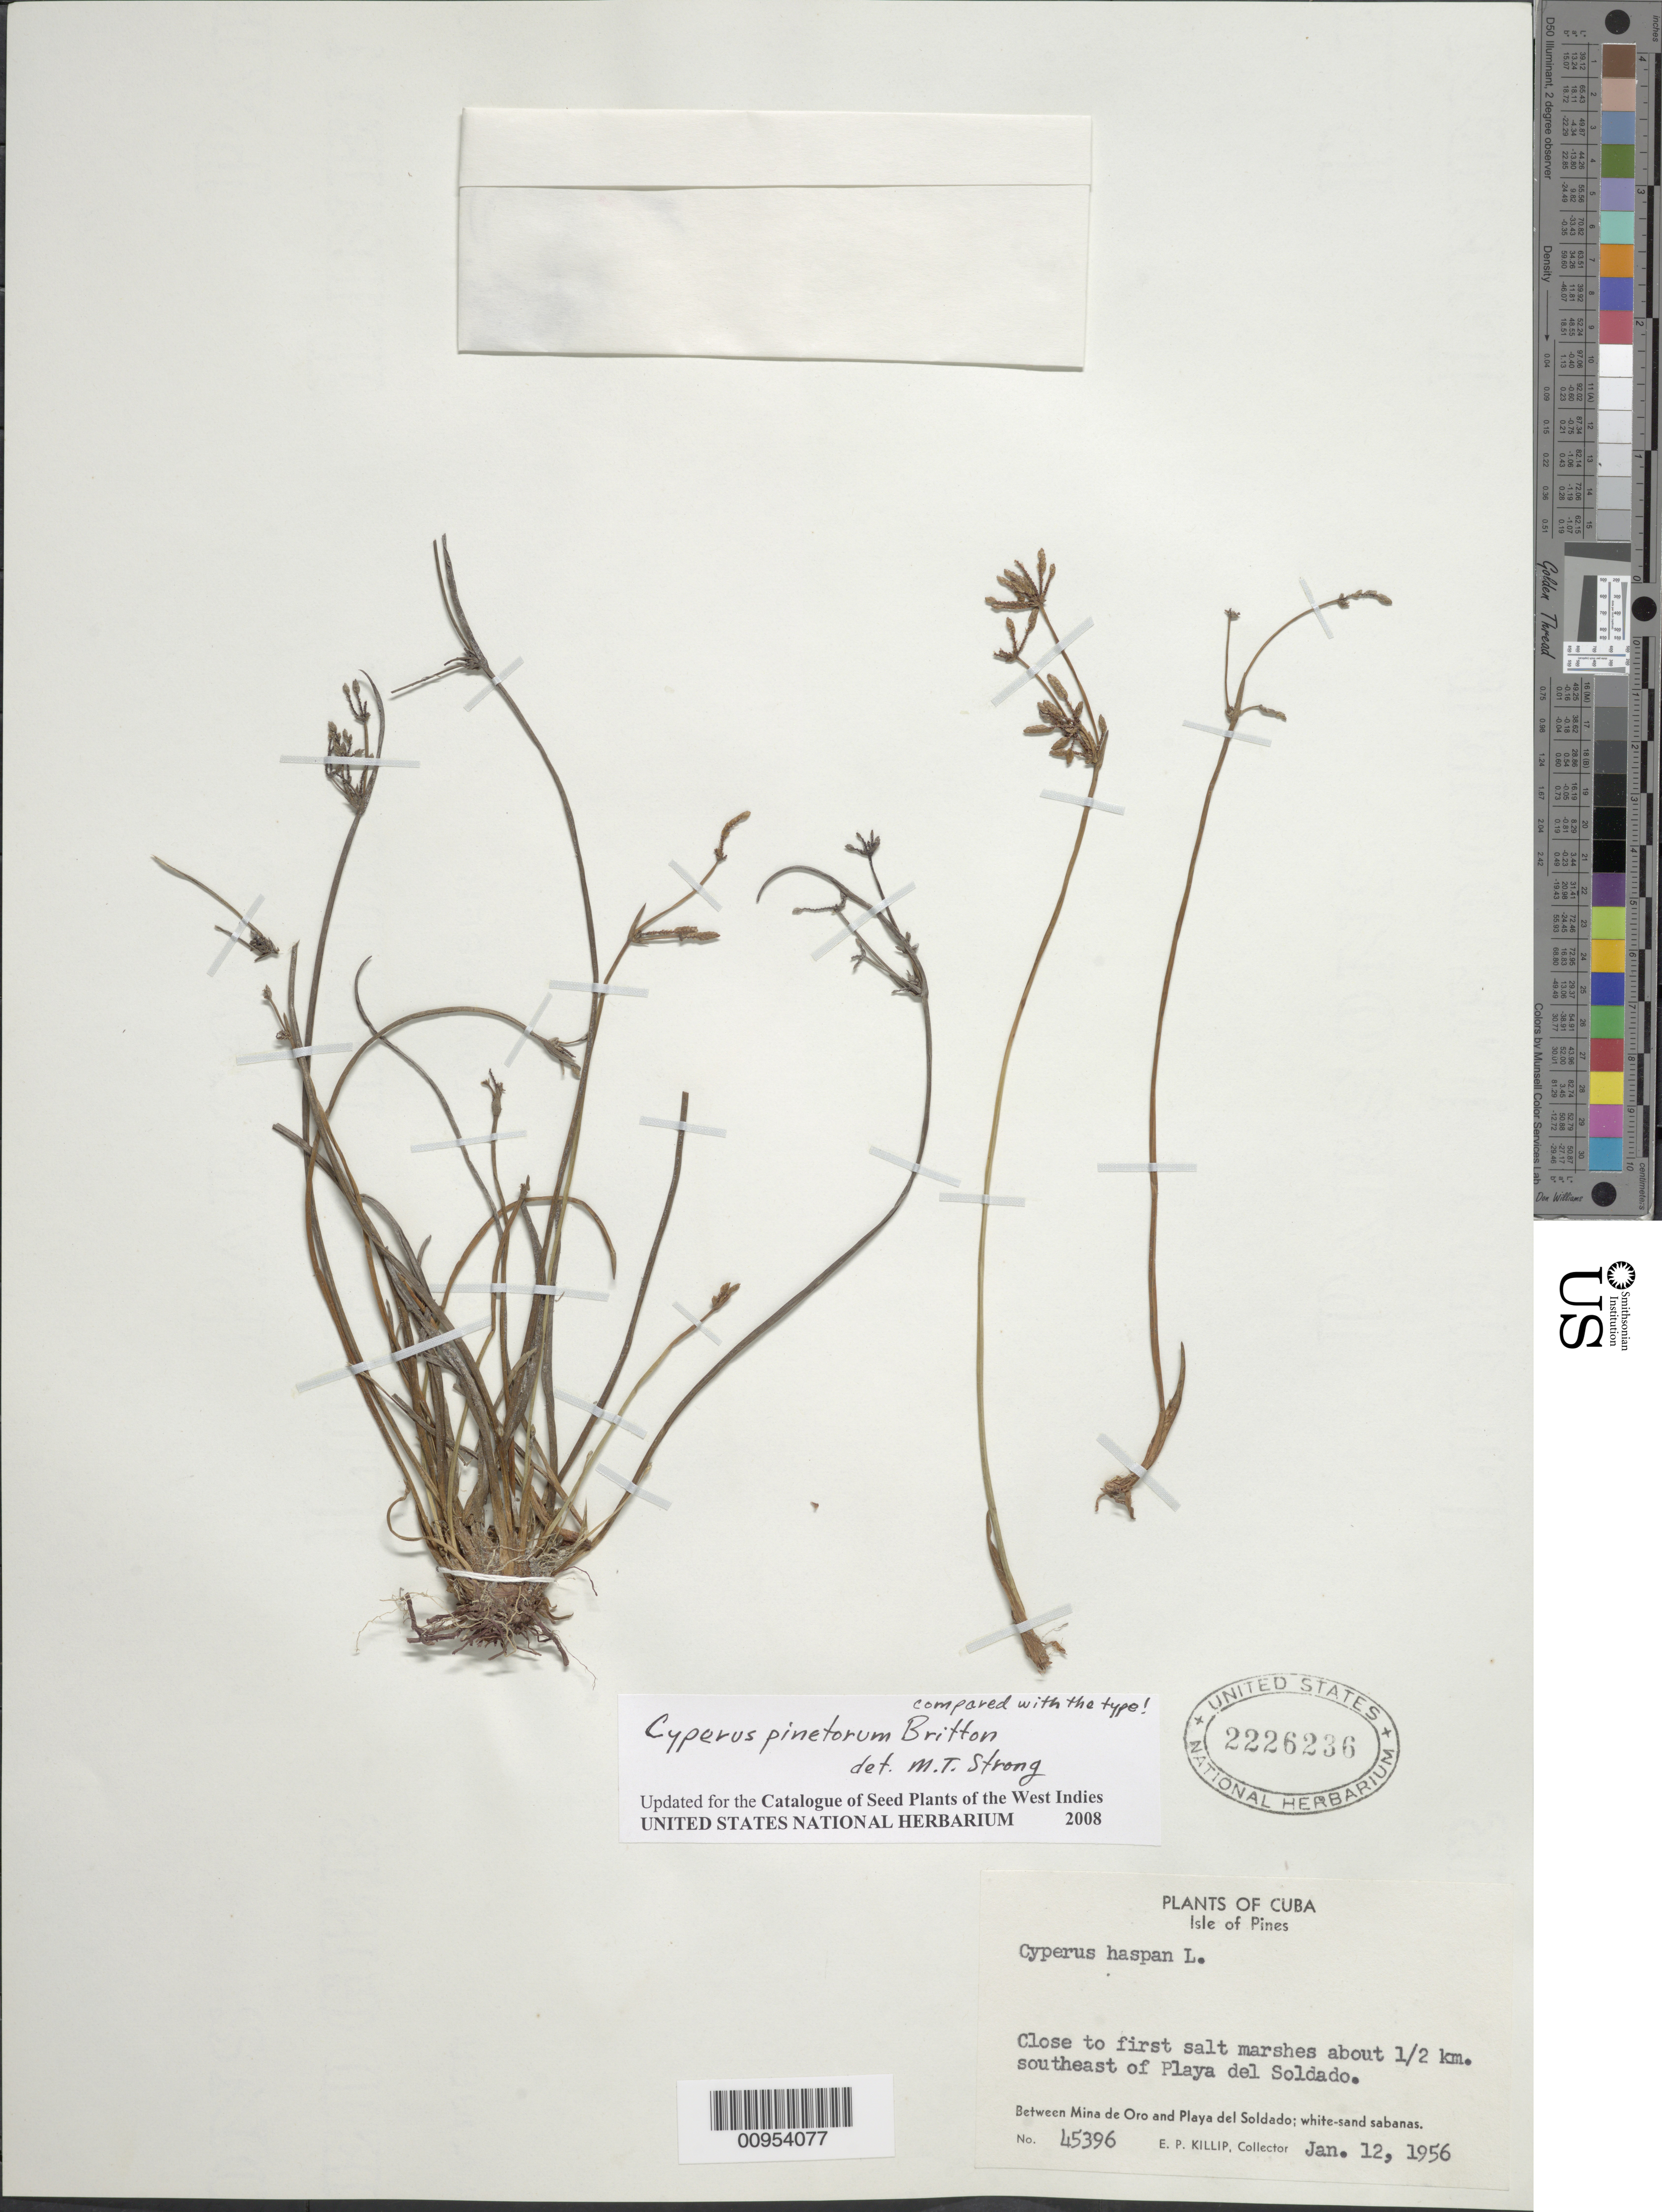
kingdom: Plantae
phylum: Tracheophyta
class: Liliopsida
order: Poales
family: Cyperaceae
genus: Cyperus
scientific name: Cyperus pinetorum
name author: Britton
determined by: Strong, M. T., (US), Smithsonian Institution - National Museum of Natural History (UNITED STATES)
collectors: E. P. Killip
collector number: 45396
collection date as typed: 12 Jan 1956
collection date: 1956-01-12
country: Cuba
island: Isla de la Juventud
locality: Sabanas close to first salt marshes about 1/2 km SE of Playa del Soldado, between Mina de Oro and Playa del Soldado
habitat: White-sand sabanas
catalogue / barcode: US 2226236